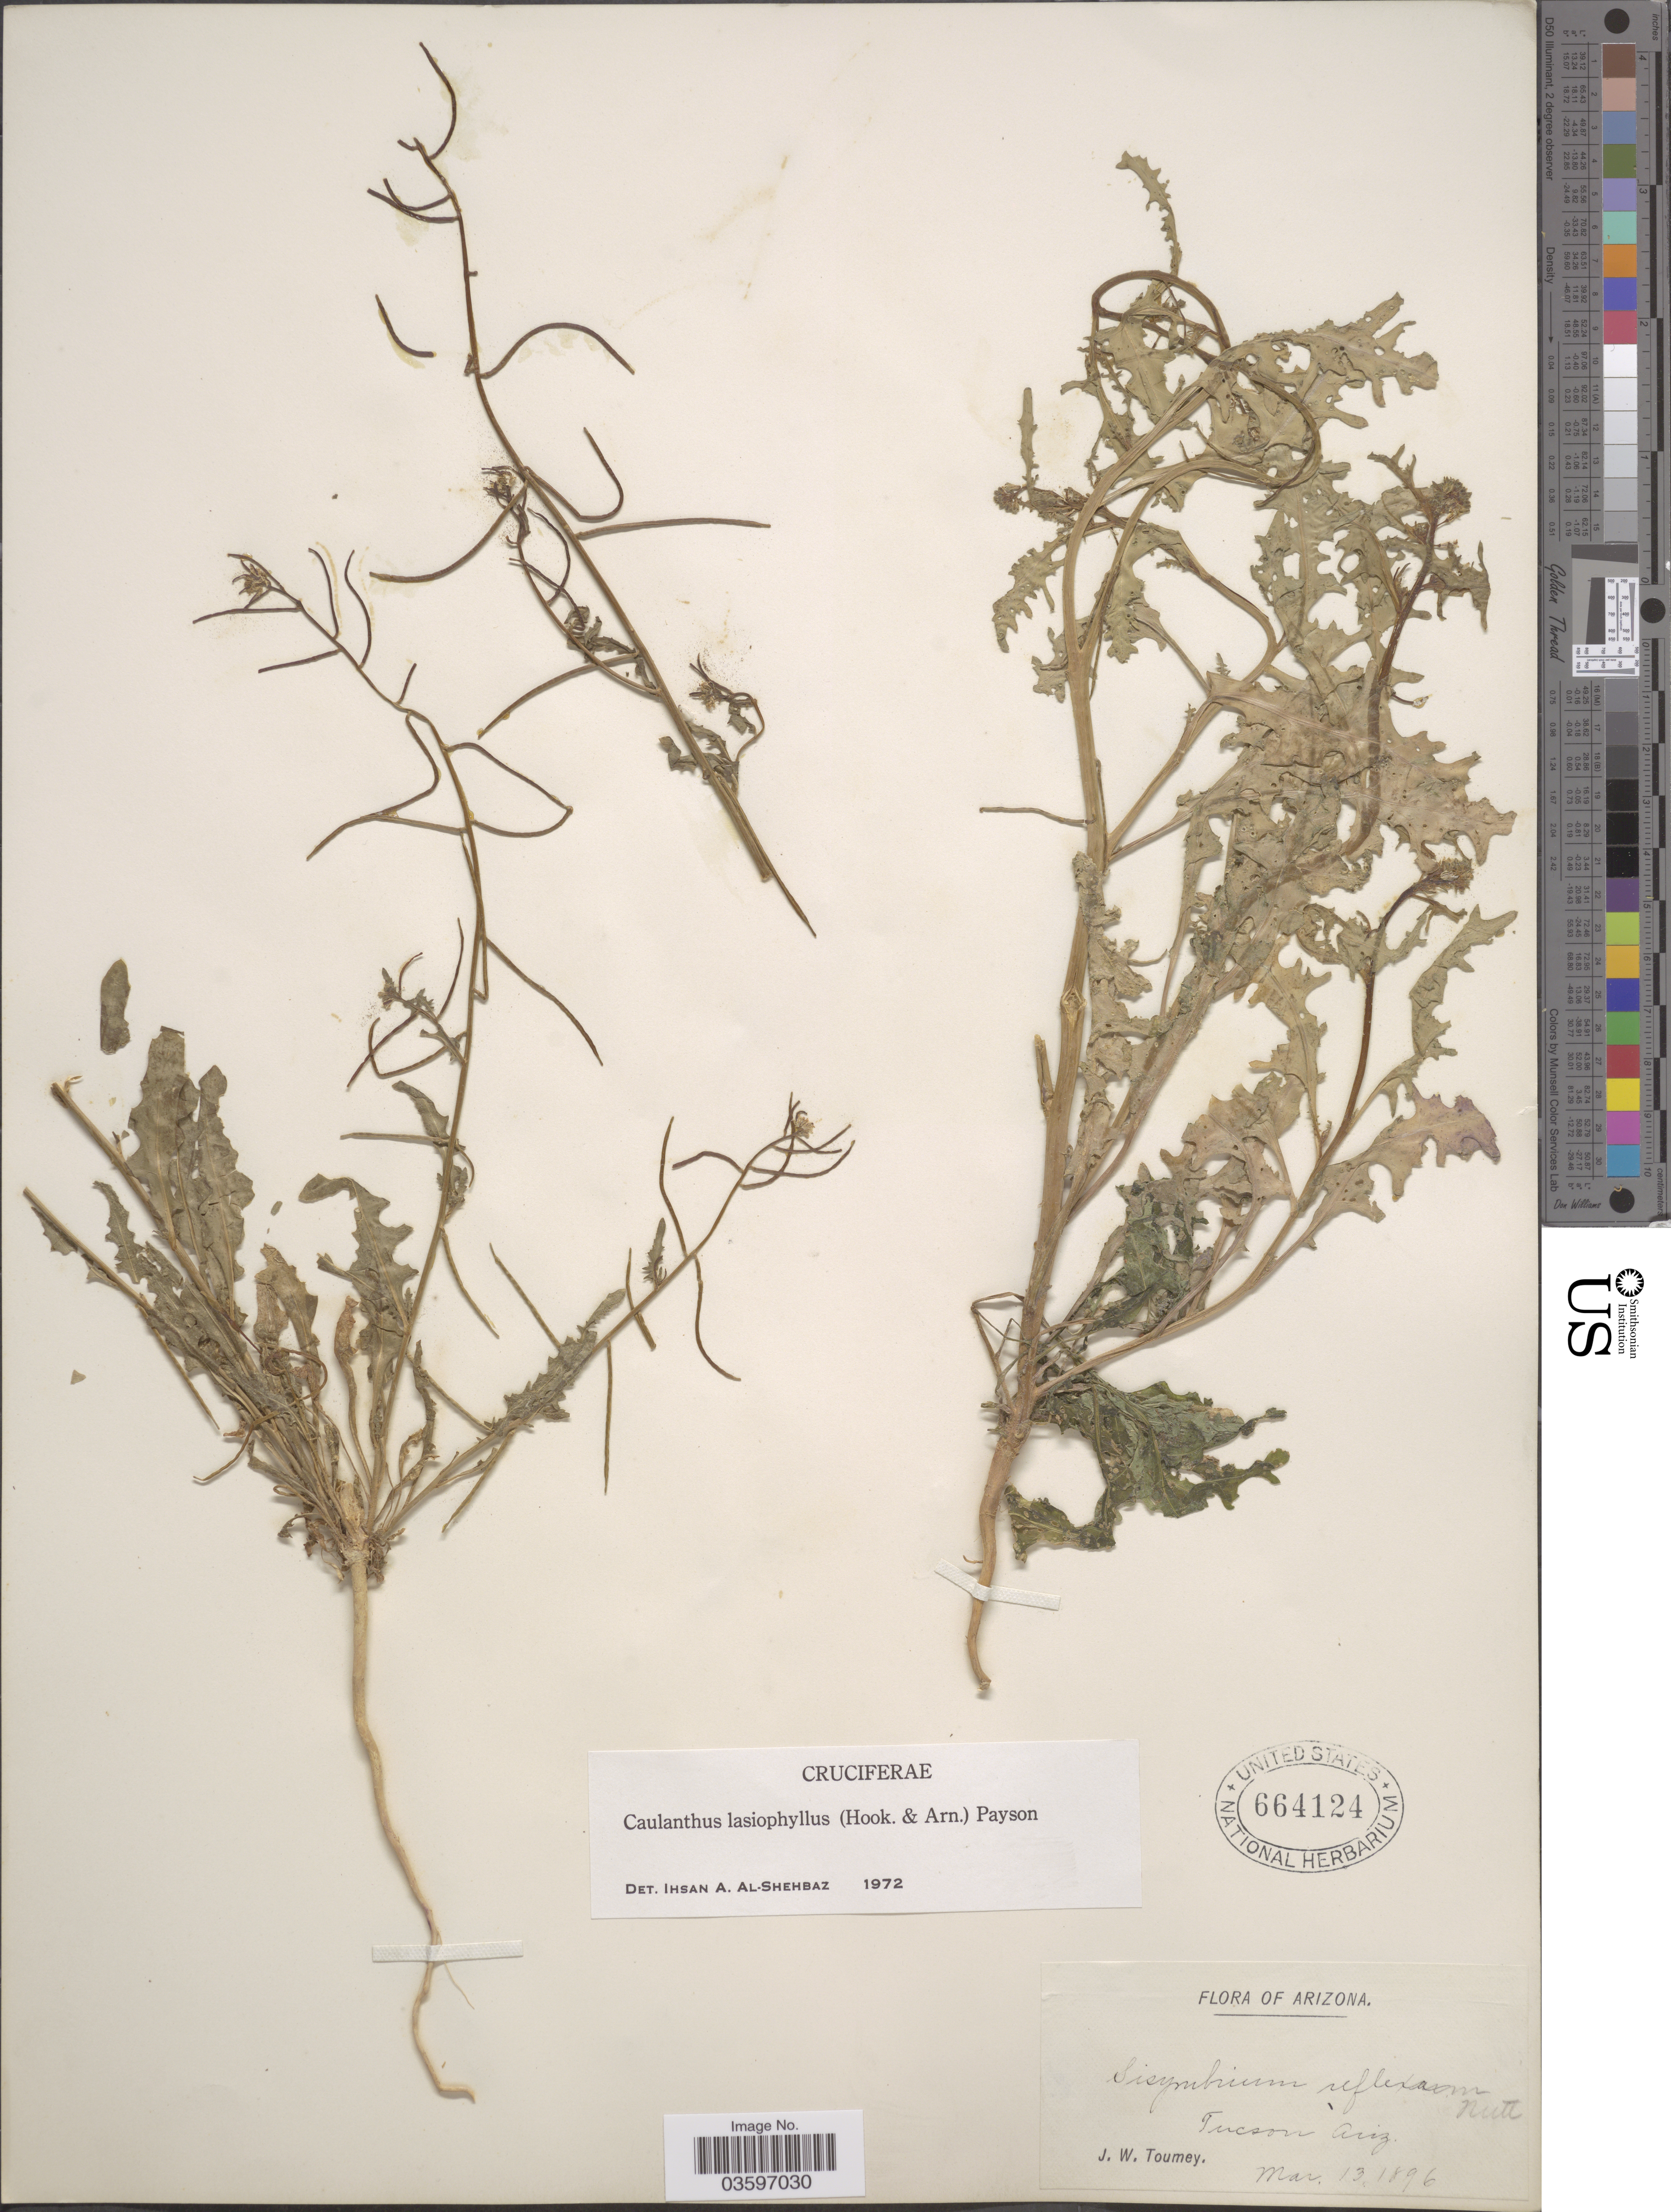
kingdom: Plantae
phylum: Tracheophyta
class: Magnoliopsida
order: Brassicales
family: Brassicaceae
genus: Caulanthus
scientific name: Caulanthus lasiophyllus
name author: (Hook. & Arn.) Payson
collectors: J. W. Toumey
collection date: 1896-03-13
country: United States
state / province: Arizona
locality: Tucson.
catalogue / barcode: US 664124